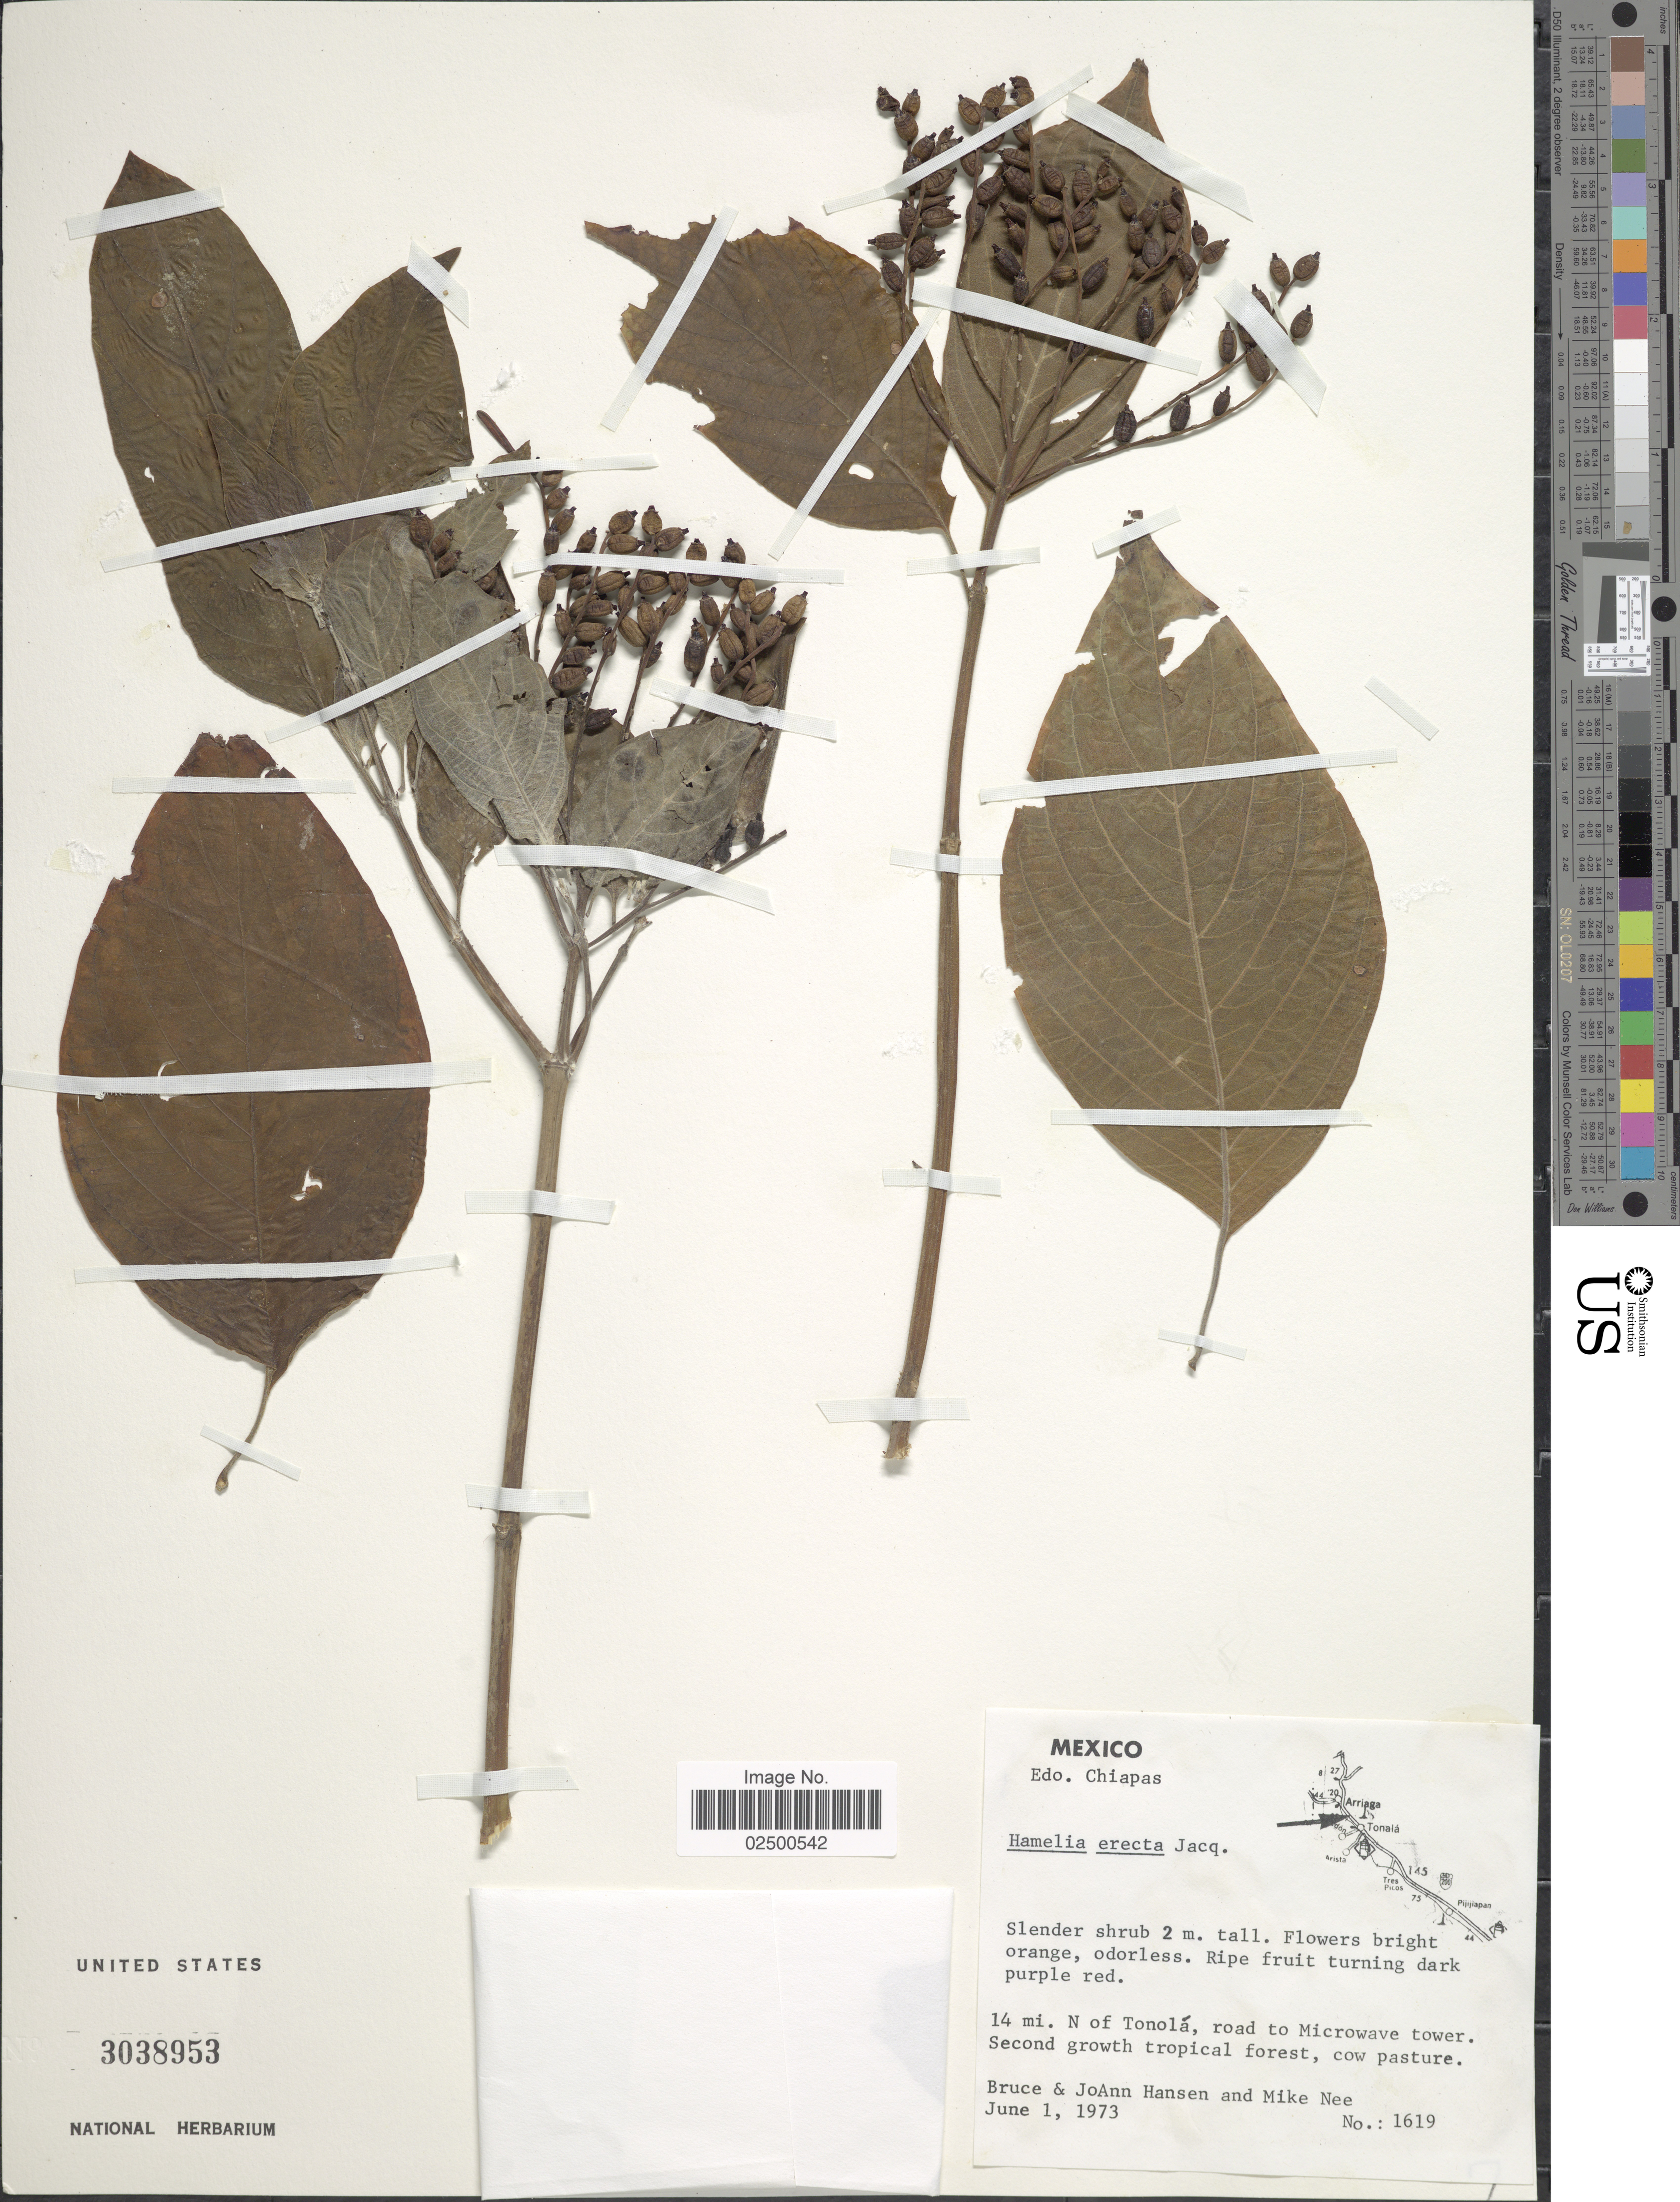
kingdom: Plantae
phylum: Tracheophyta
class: Magnoliopsida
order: Gentianales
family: Rubiaceae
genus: Hamelia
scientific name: Hamelia erecta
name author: Jacq.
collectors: B. Hansen, J. Hansen & M. Nee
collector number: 1619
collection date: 1973-06-01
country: Mexico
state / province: Chiapas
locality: Edo. Chiapas, 14 mi. N of Tonola, road to Microwave tower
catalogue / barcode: US 3038953